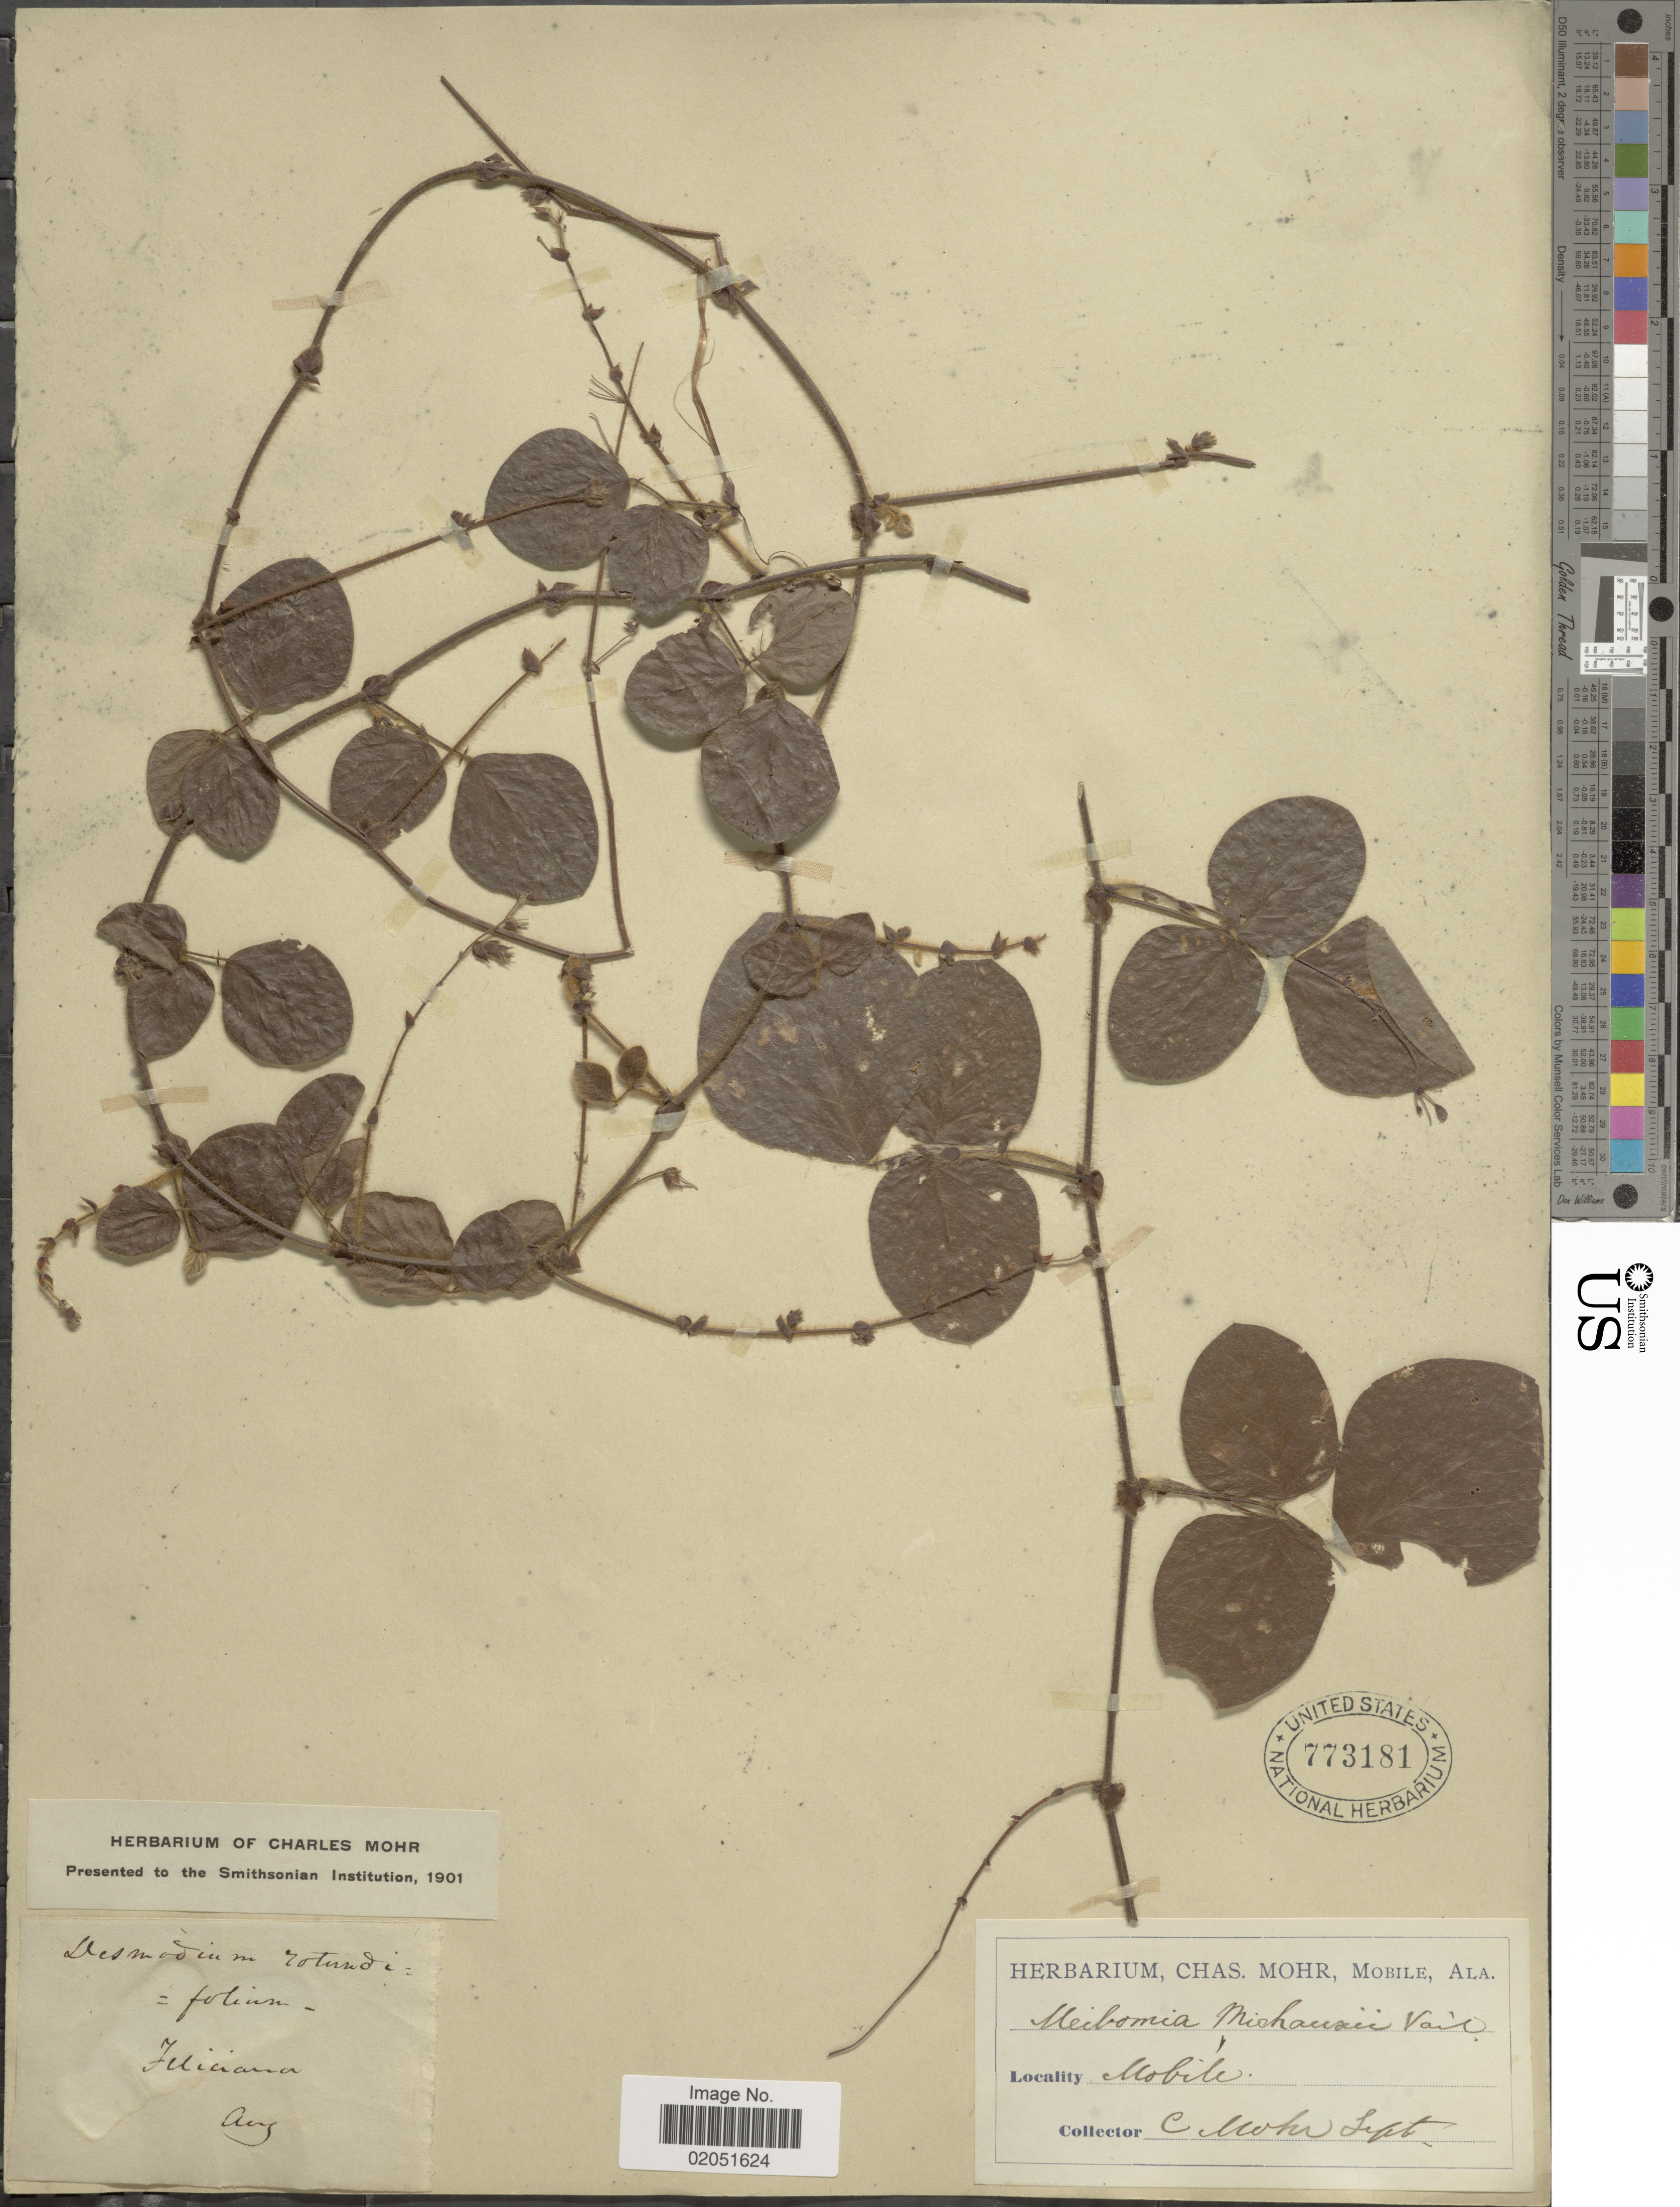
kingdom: Plantae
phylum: Tracheophyta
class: Magnoliopsida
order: Fabales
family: Fabaceae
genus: Desmodium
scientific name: Desmodium rotundifolium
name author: DC.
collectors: C. T. Mohr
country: United States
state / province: Alabama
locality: Mobile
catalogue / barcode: US 773181